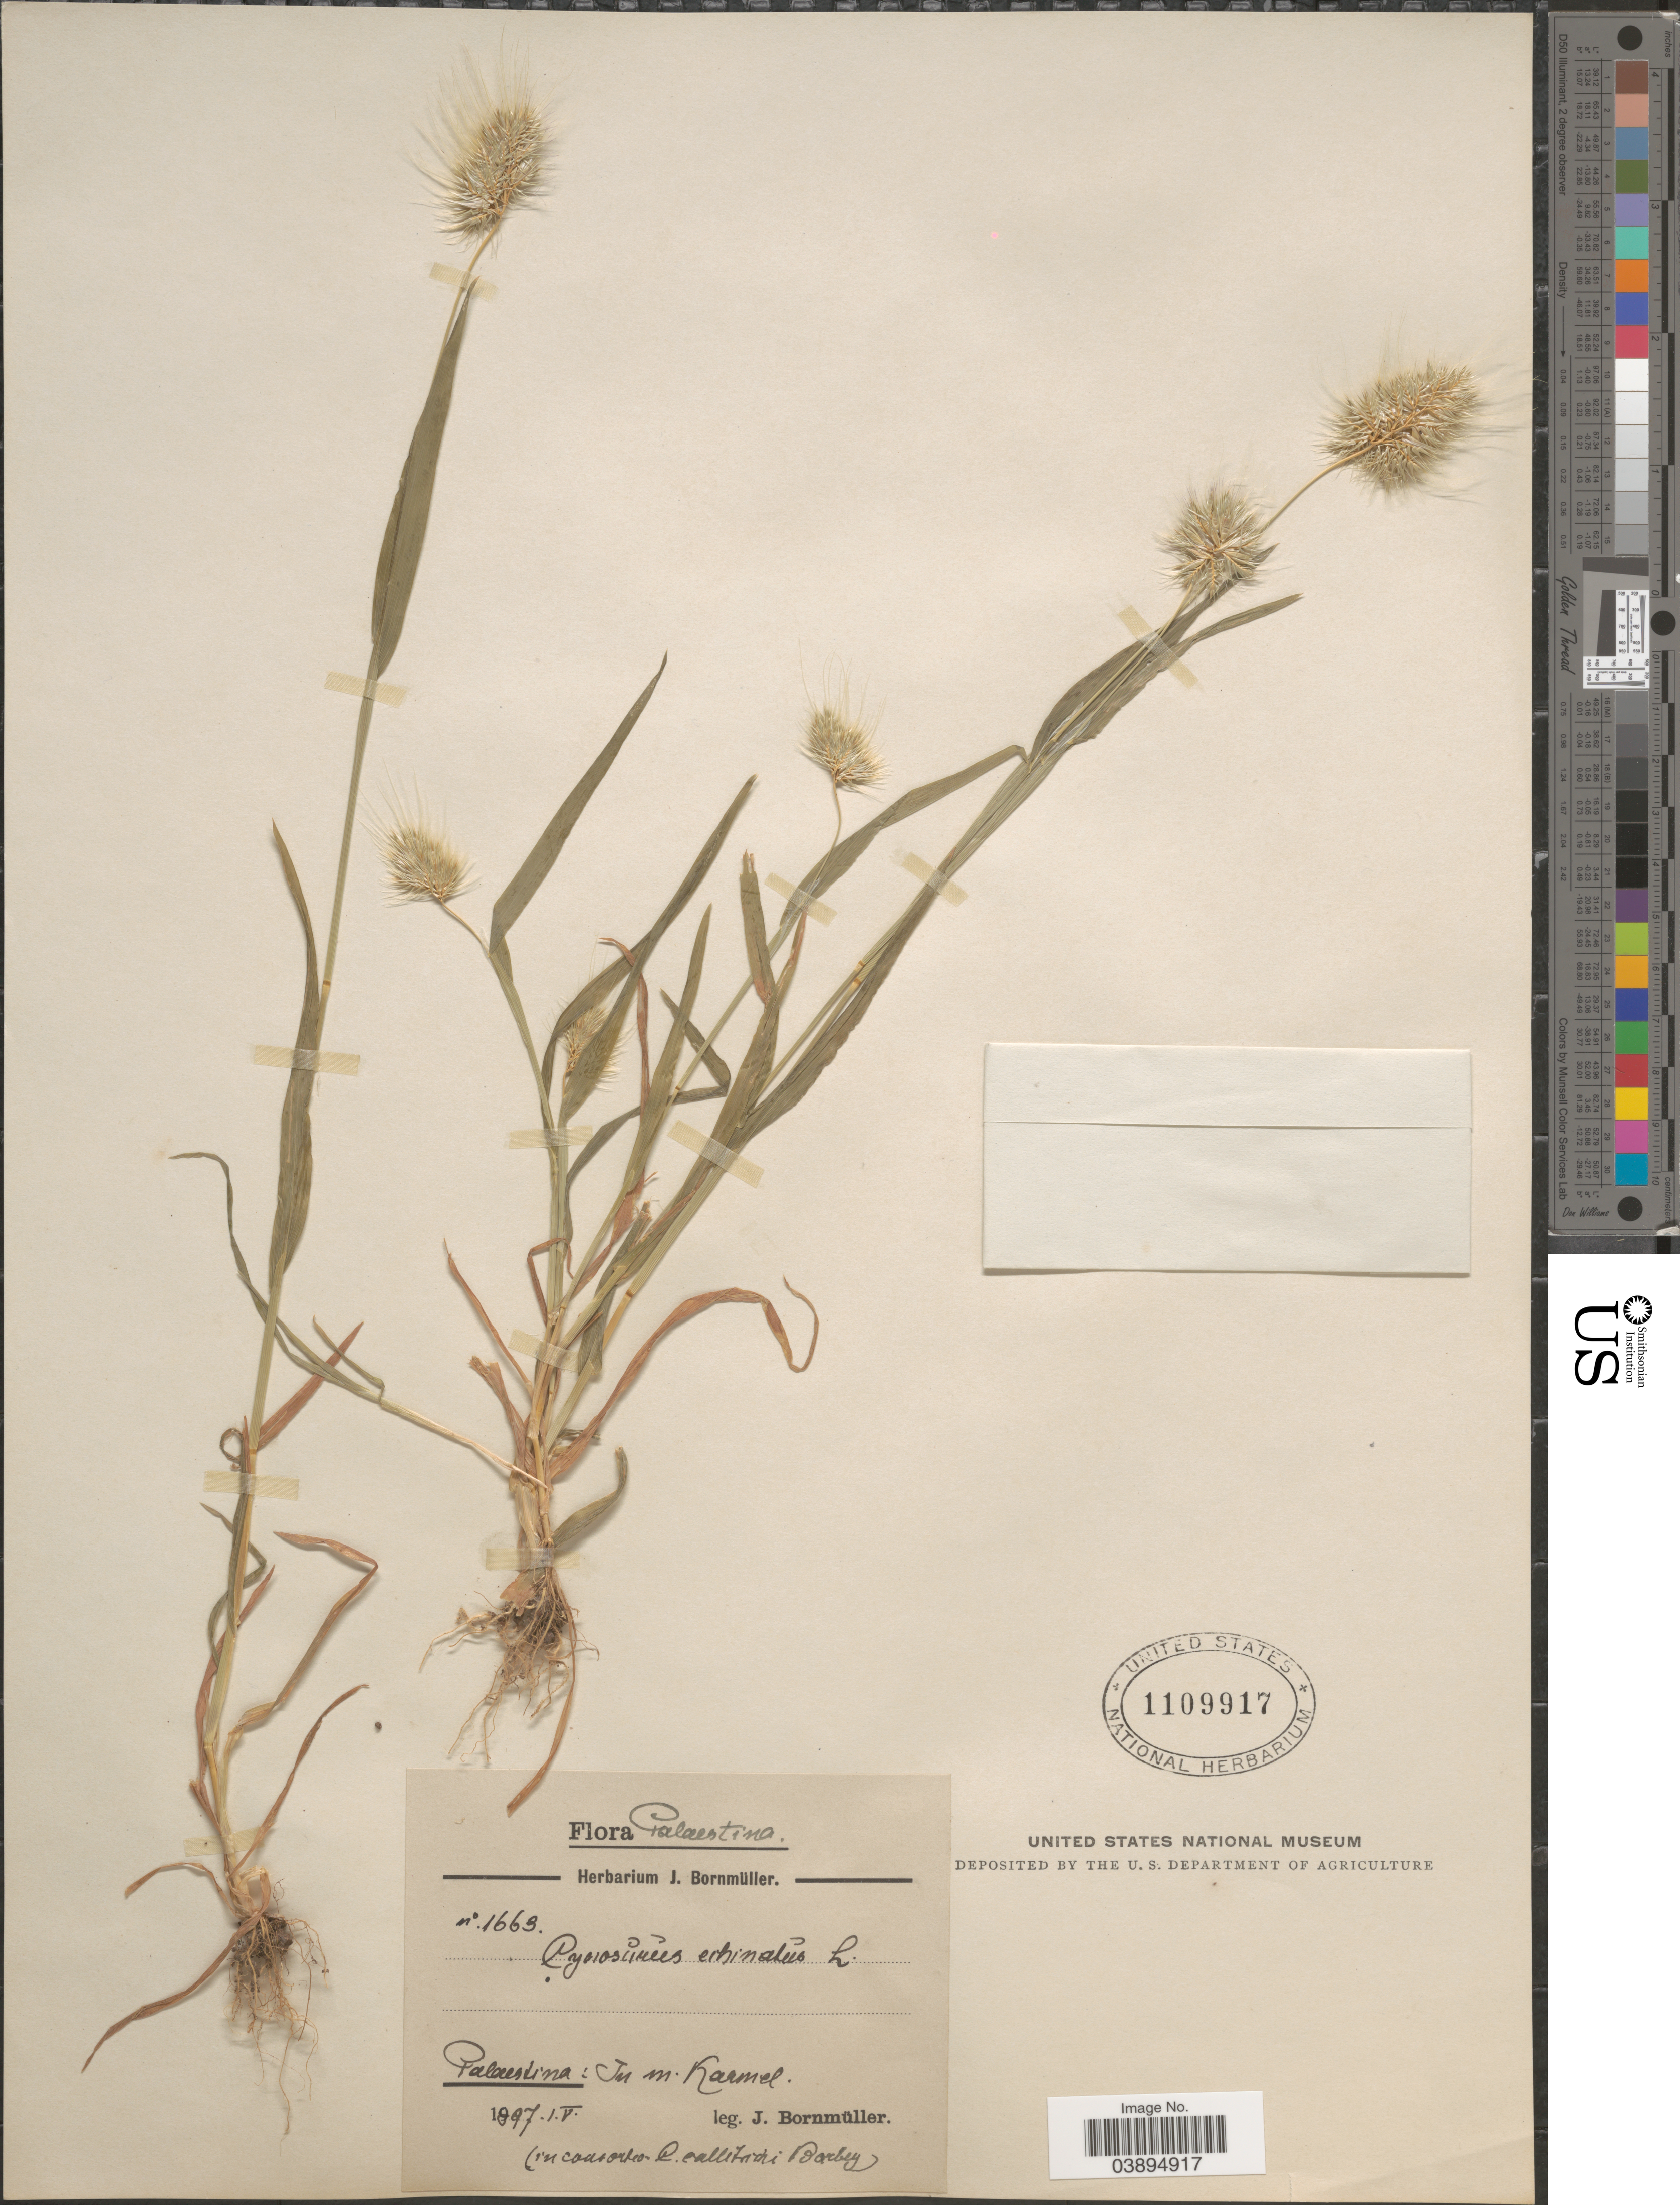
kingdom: Plantae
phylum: Tracheophyta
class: Liliopsida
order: Poales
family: Poaceae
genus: Cynosurus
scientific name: Cynosurus echinatus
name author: L.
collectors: J. Bornmüller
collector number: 1663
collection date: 1897-05-01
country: Israel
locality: Palaestina. Palaestina: In m. Karmel.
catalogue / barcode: US 1109917